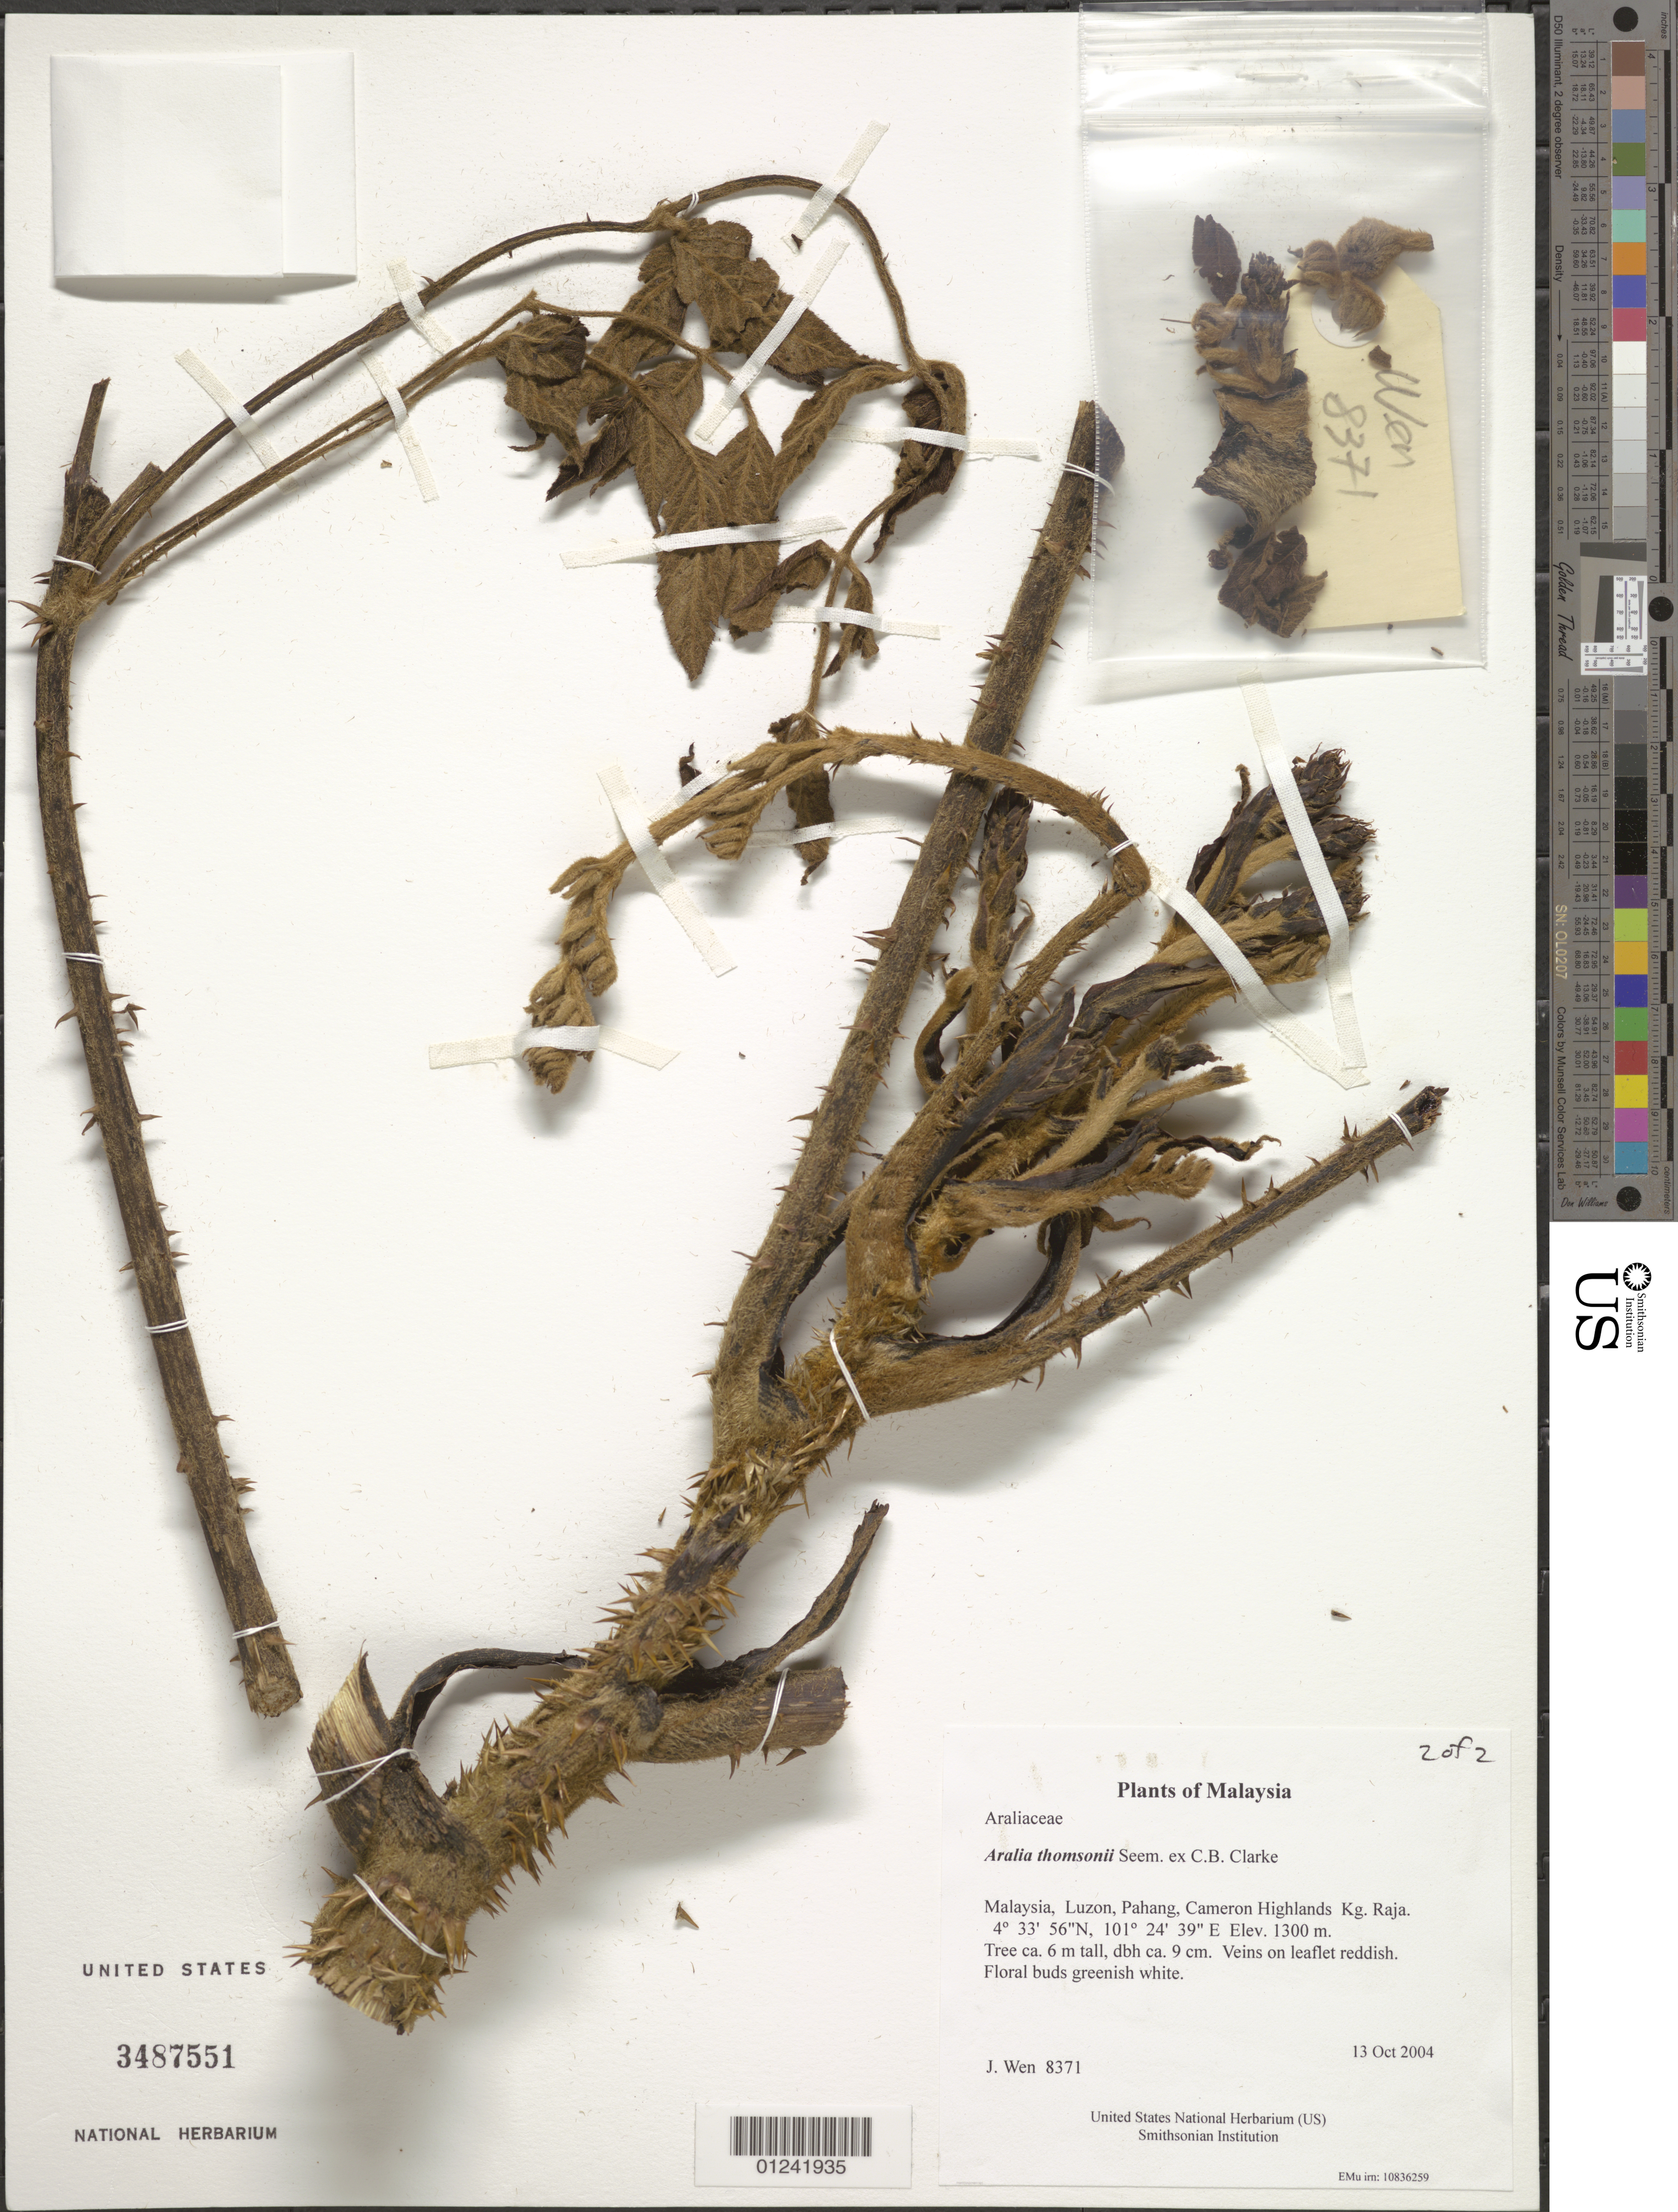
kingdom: Plantae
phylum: Tracheophyta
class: Magnoliopsida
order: Apiales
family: Araliaceae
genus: Aralia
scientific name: Aralia thomsonii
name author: Seem. ex C.B. Clarke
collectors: J. Wen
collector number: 8371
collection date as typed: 13 Oct 2004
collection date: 2004-10-13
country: Malaysia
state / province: Pahang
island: Luzon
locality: Cameron Highlands Kg. Raja.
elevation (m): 1300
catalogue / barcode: US 3487551